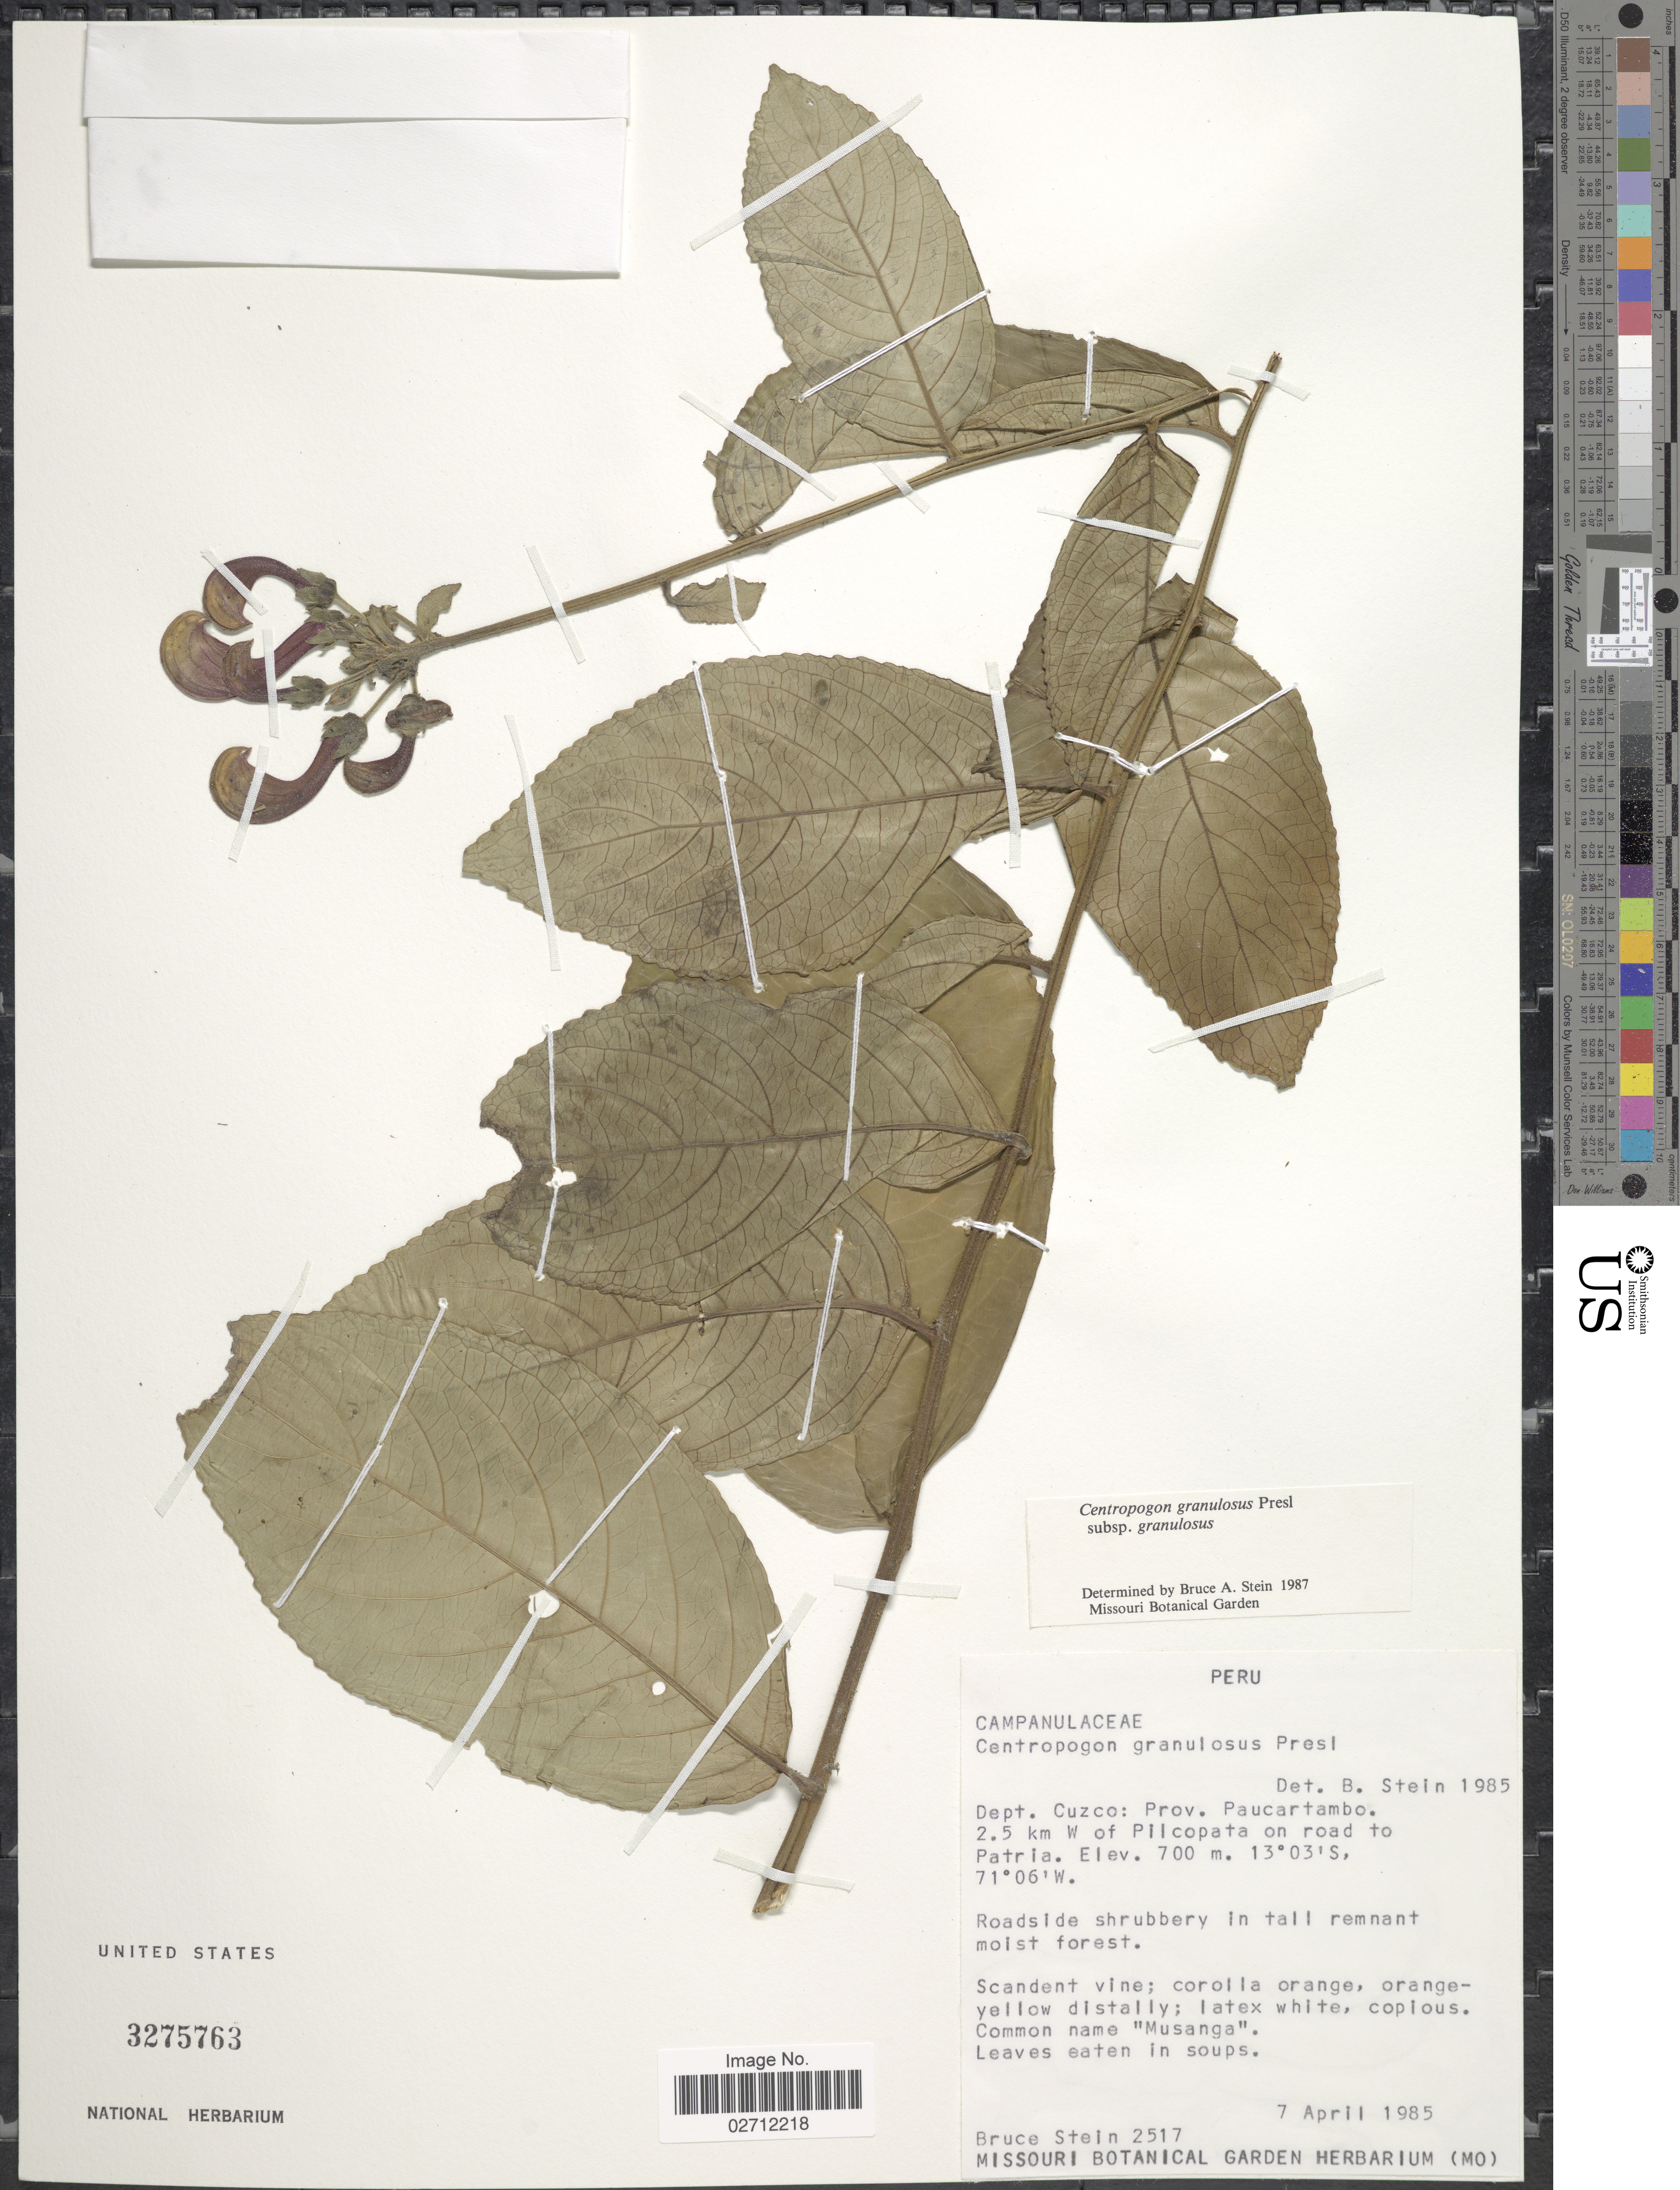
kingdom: Plantae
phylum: Tracheophyta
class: Magnoliopsida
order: Asterales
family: Campanulaceae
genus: Centropogon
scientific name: Centropogon granulosus subsp. granulosus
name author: C. Presl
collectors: B. A. Stein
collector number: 2517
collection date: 1985-04-07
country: Peru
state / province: Cusco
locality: Dept. Cuzco, Prov. Paucartambo, 2.5 km W of Pilcopata on road to Patria.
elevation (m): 700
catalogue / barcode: US 3275763